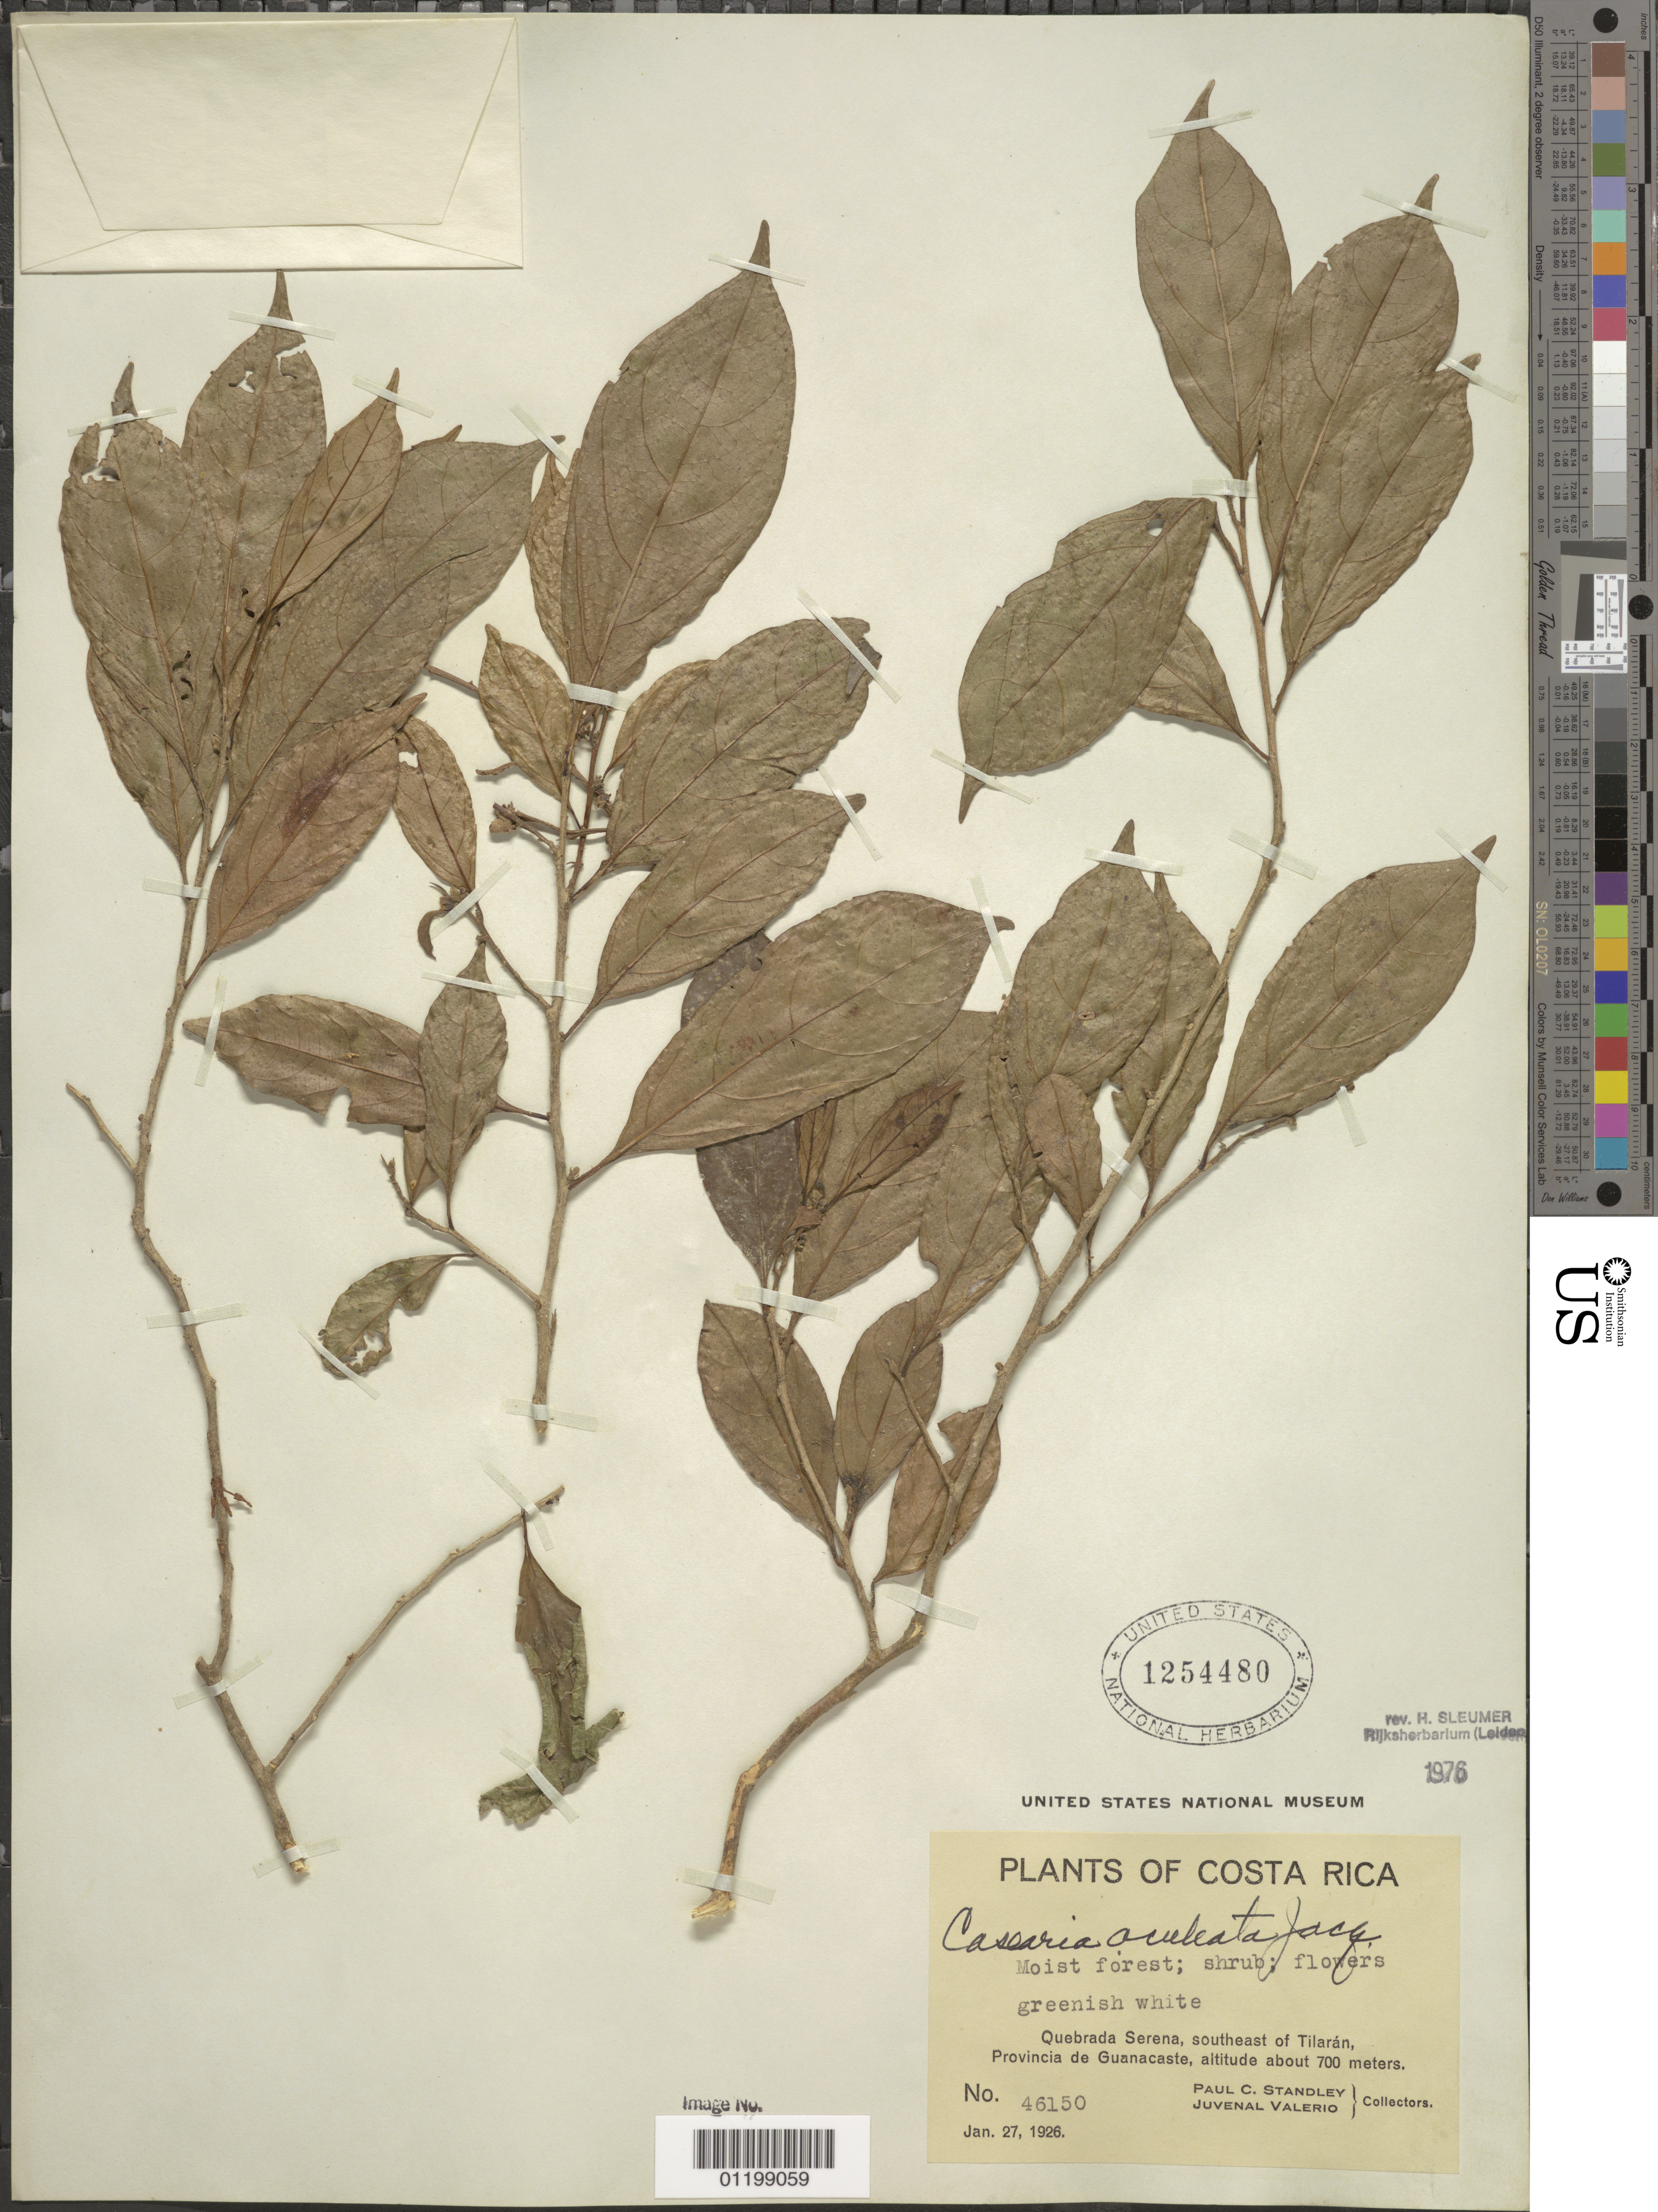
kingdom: Plantae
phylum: Tracheophyta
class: Magnoliopsida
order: Malpighiales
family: Salicaceae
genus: Casearia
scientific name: Casearia aculeata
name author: Jacq.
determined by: Sleumer, H. O.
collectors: P. C. Standley & J. Valerio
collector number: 46150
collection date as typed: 27 Jan 1926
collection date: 1926-01-27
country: Costa Rica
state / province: Guanacaste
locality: Quebrada Serena, SE of Tilaran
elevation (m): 700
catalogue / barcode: US 1254480